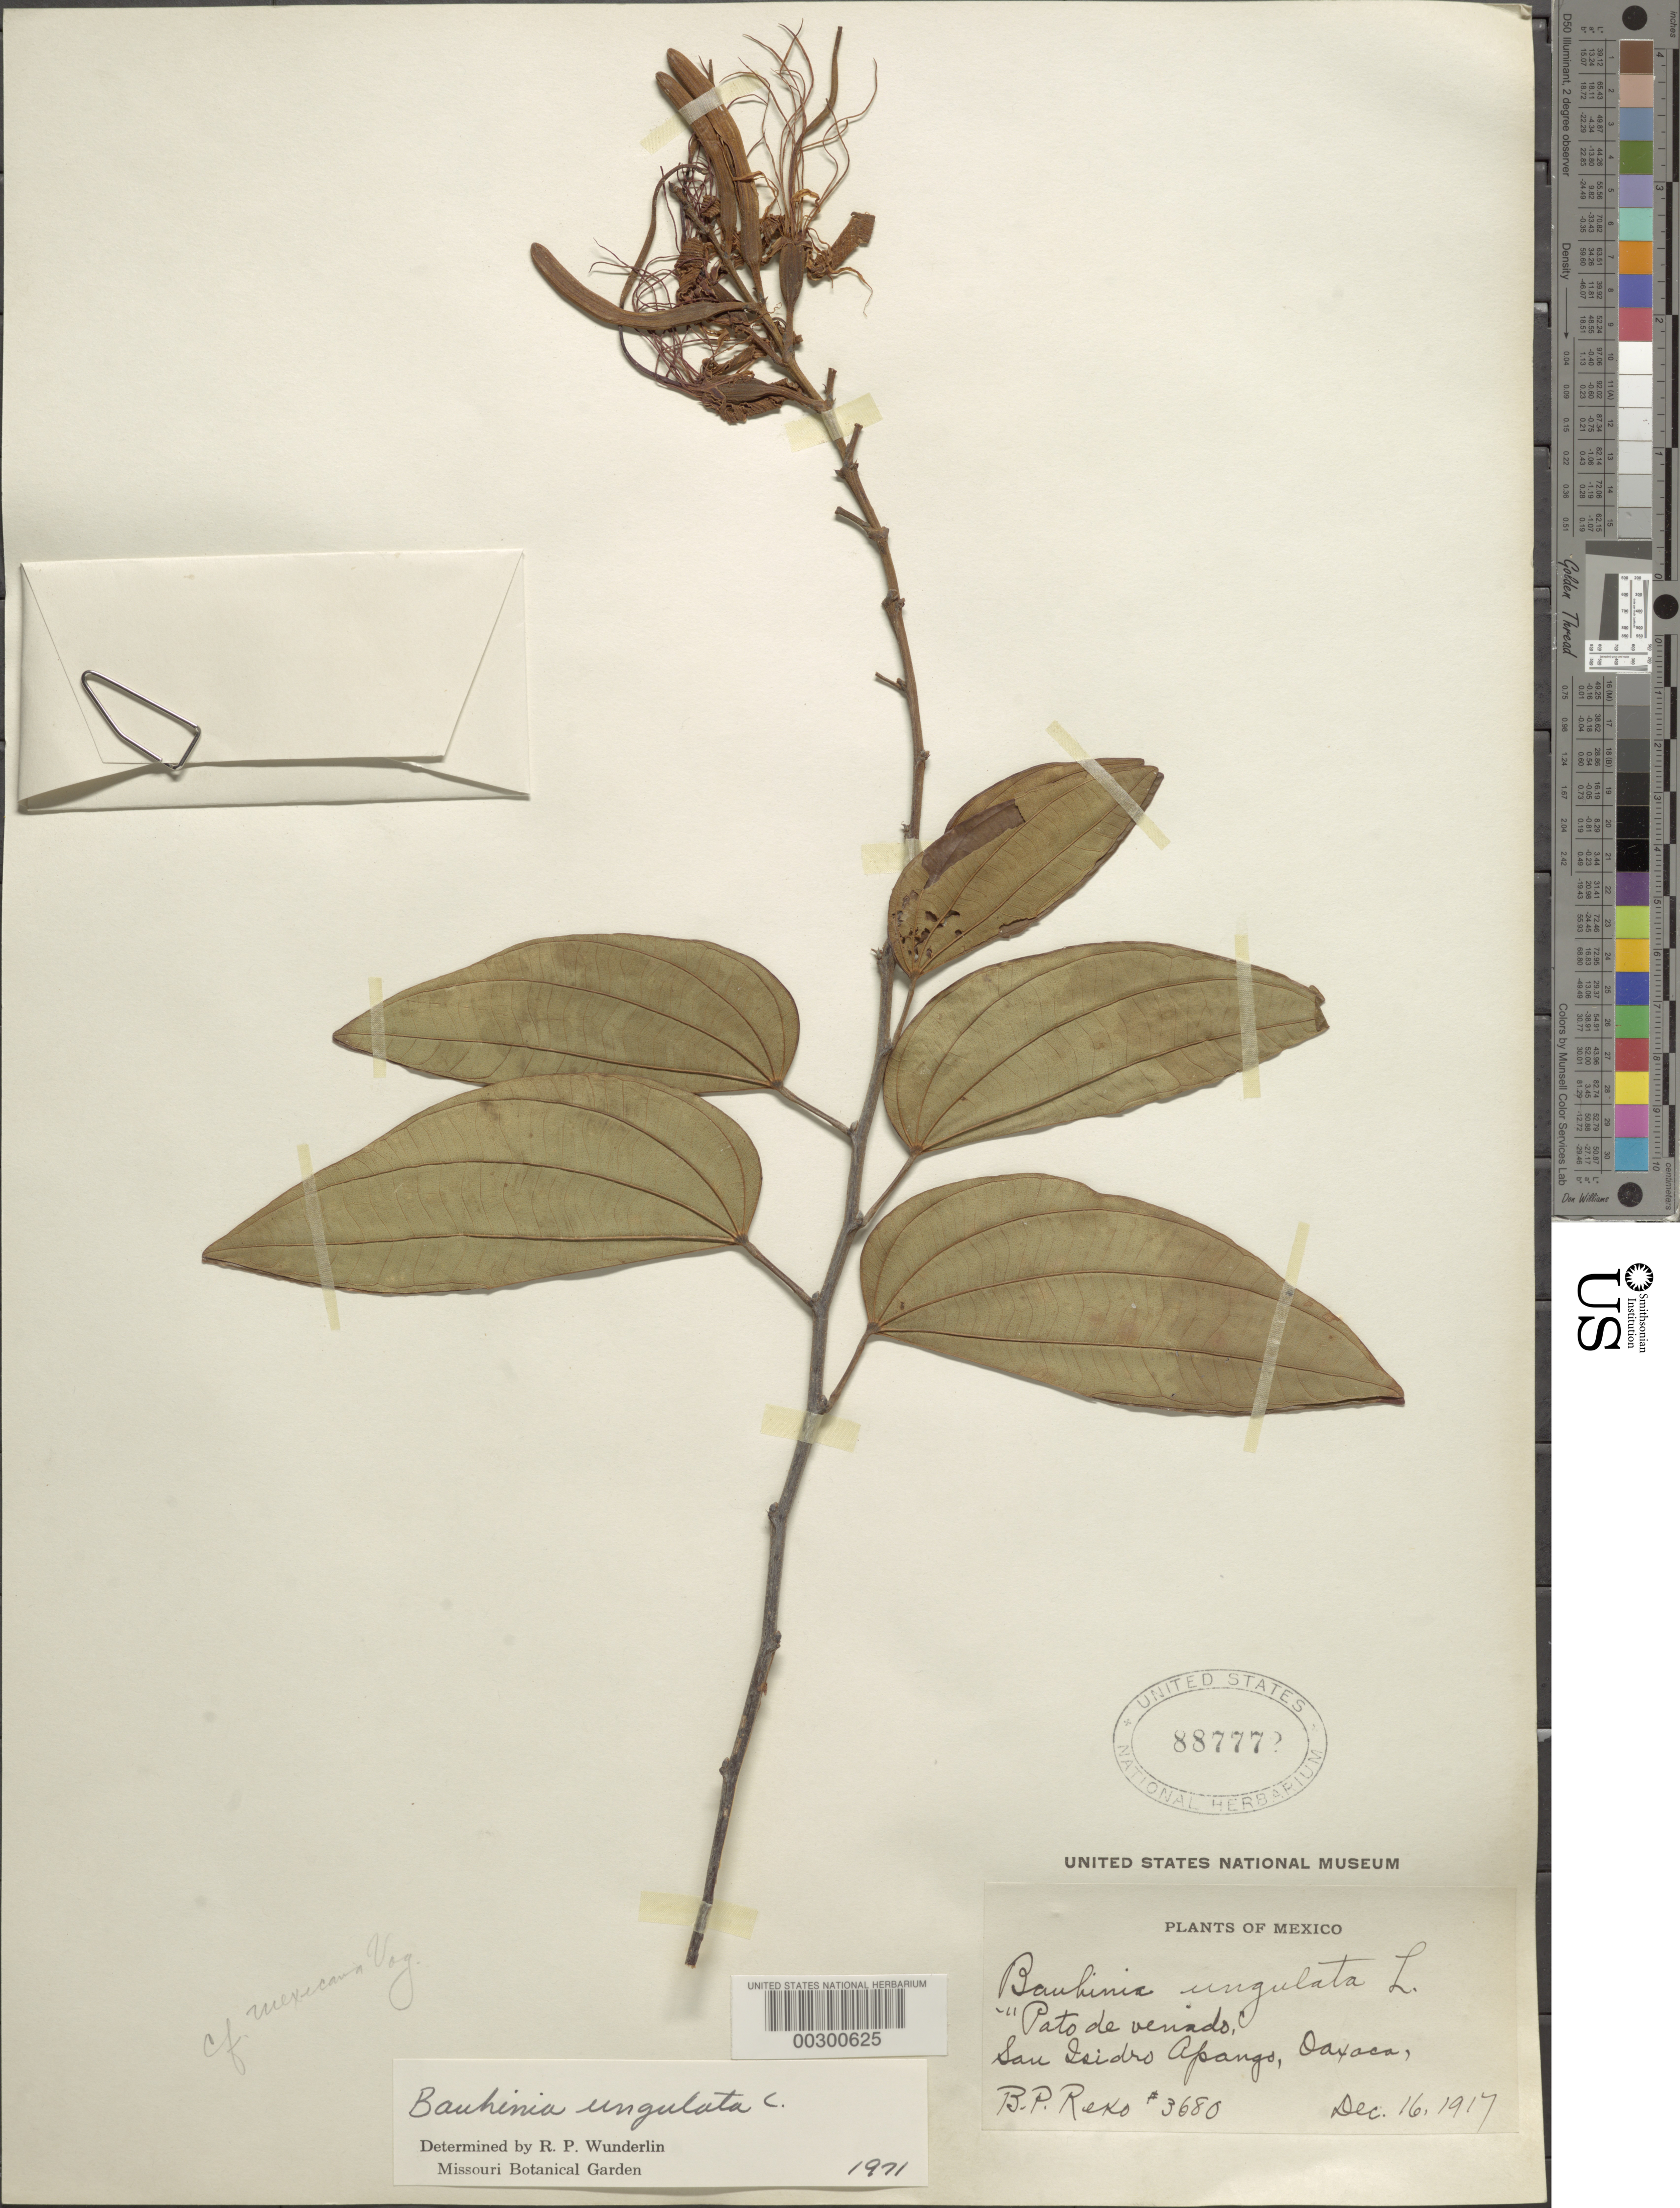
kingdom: Plantae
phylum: Tracheophyta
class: Magnoliopsida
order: Fabales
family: Fabaceae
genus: Bauhinia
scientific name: Bauhinia ungulata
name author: L.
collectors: B. P. Reko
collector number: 3680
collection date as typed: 16 Dec 1917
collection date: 1917-12-16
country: Mexico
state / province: Oaxaca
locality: San isidro apango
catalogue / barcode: US 887772